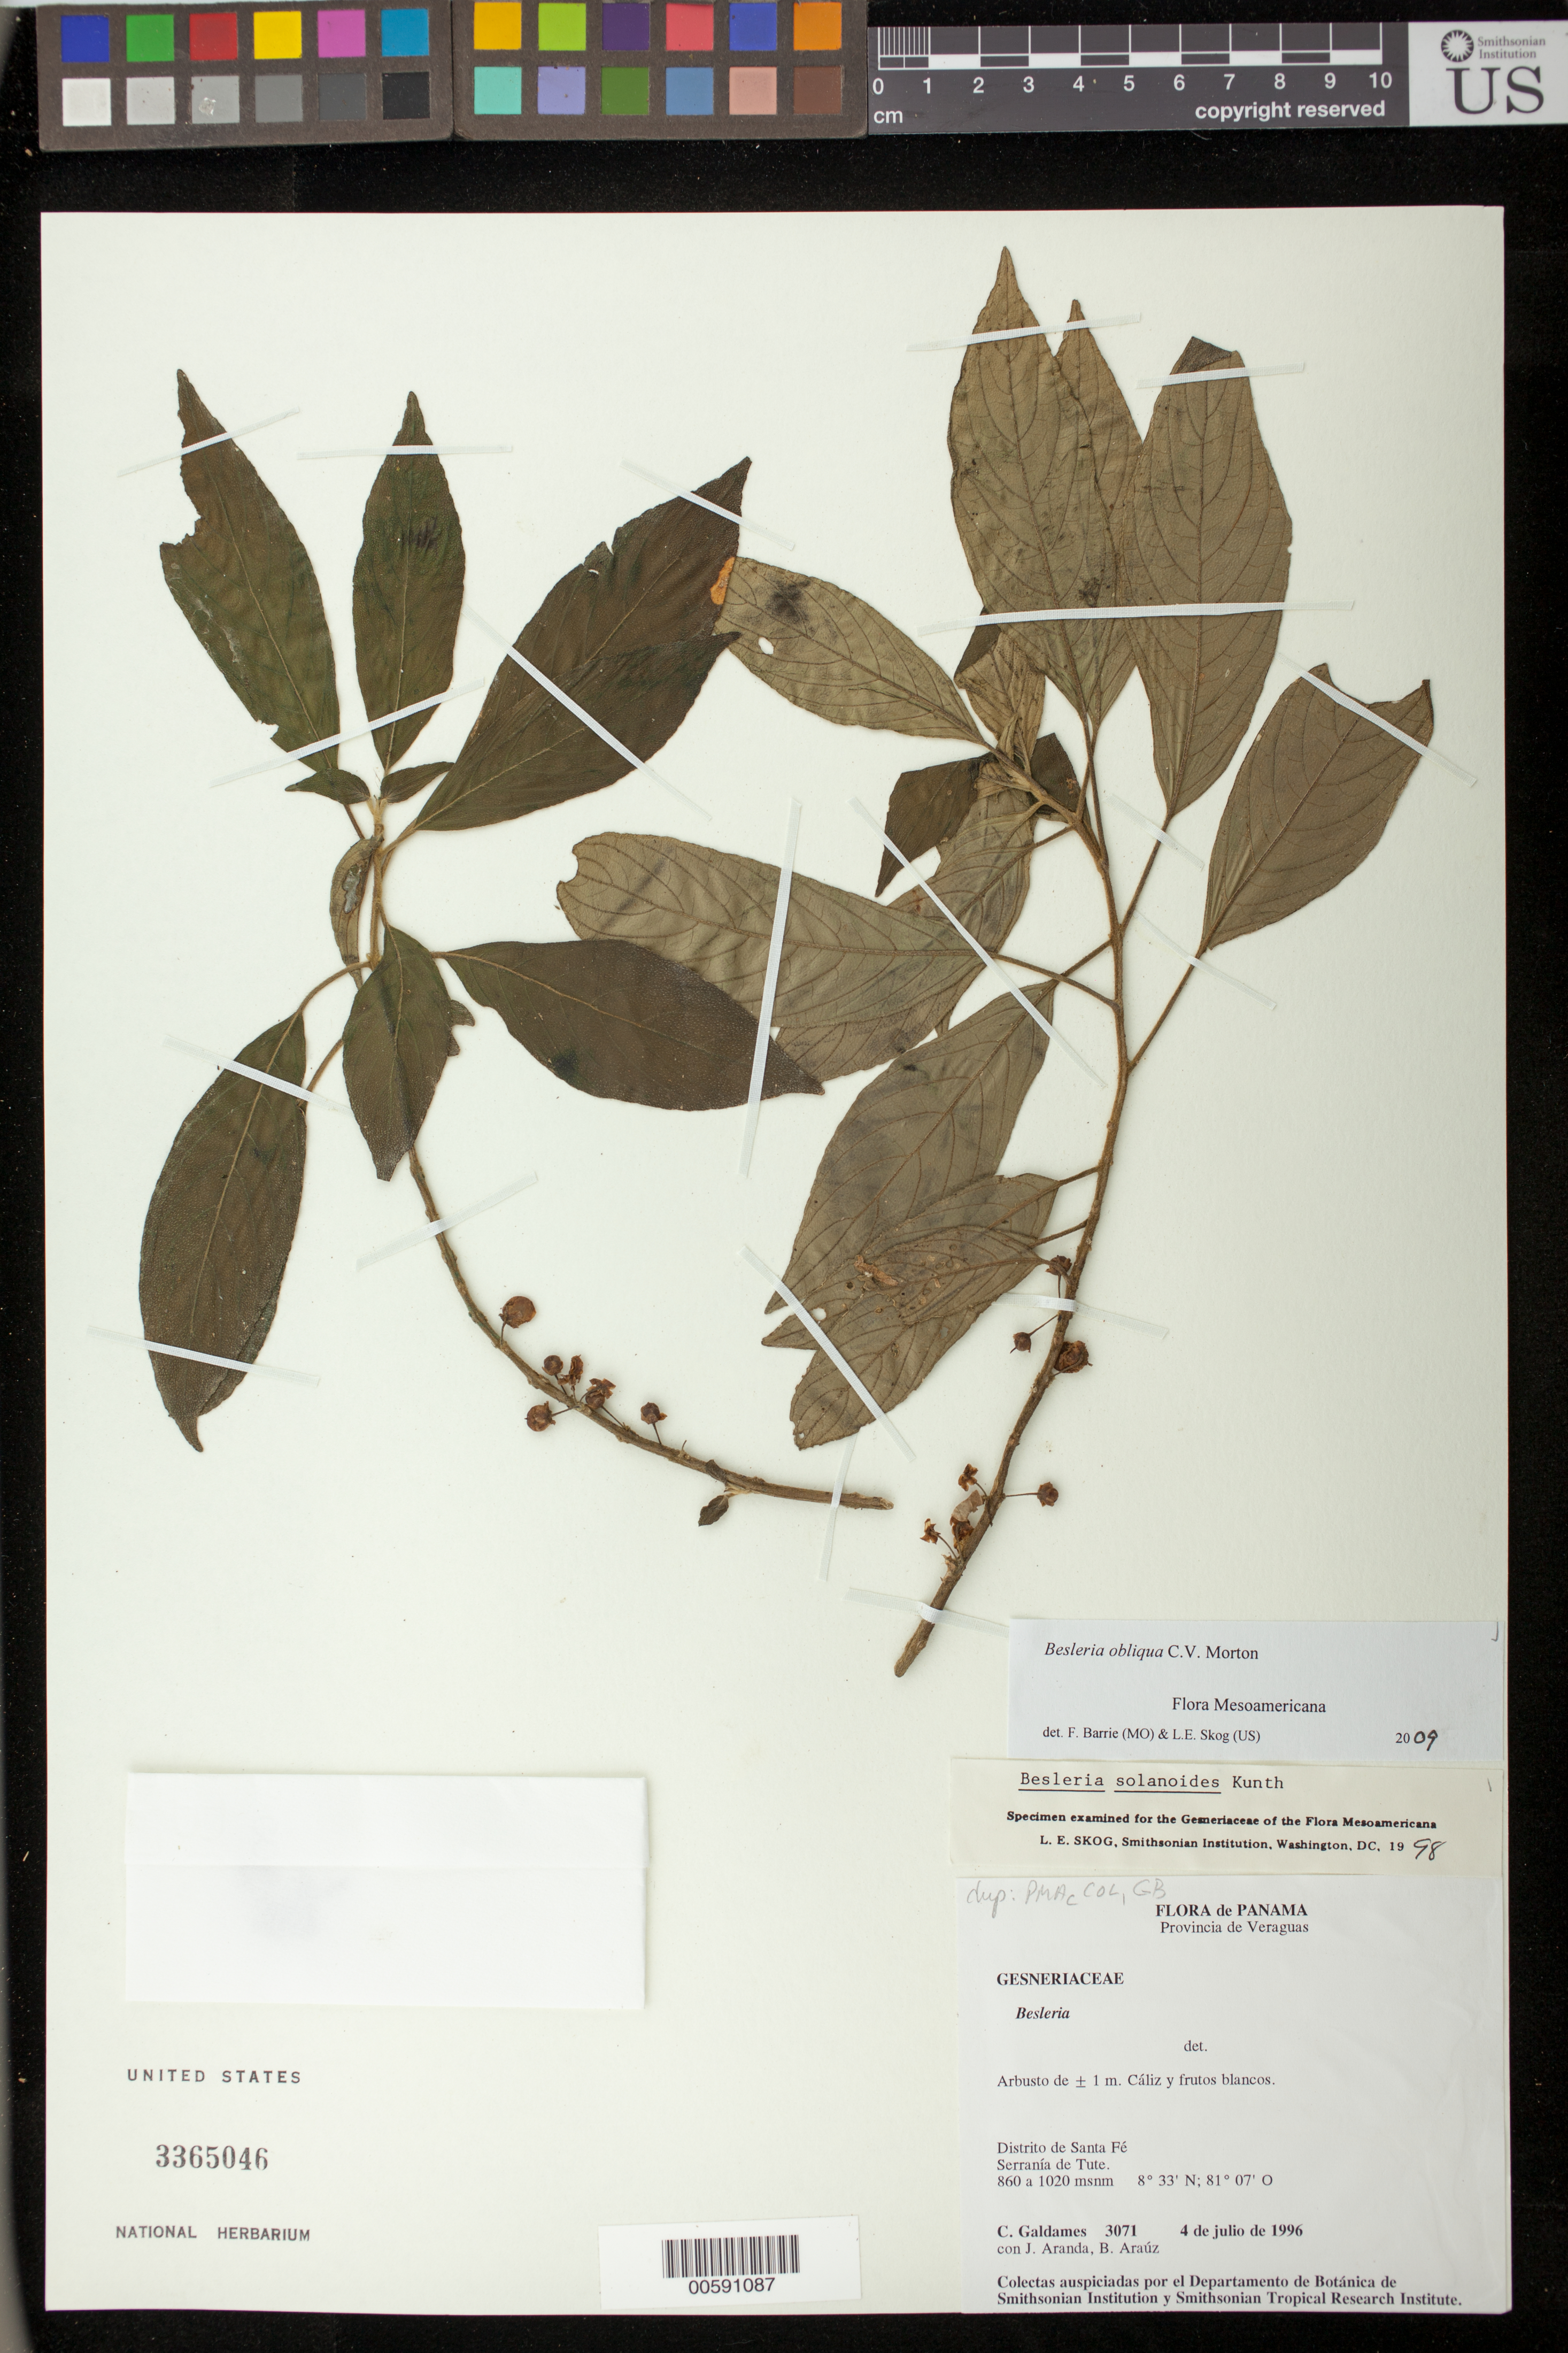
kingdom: Plantae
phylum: Tracheophyta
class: Magnoliopsida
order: Lamiales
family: Gesneriaceae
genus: Besleria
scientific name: Besleria obliqua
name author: C.V. Morton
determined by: Barrie, F. R.; Skog, Laurence E.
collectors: C. Galdames, J. Aranda & B. Araúz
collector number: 3071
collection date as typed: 04 Jul 1996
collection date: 1996-07-04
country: Panama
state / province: Veraguas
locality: Distrito de Santa Fé; Serranía de Tute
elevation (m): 860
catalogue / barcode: US 3365046